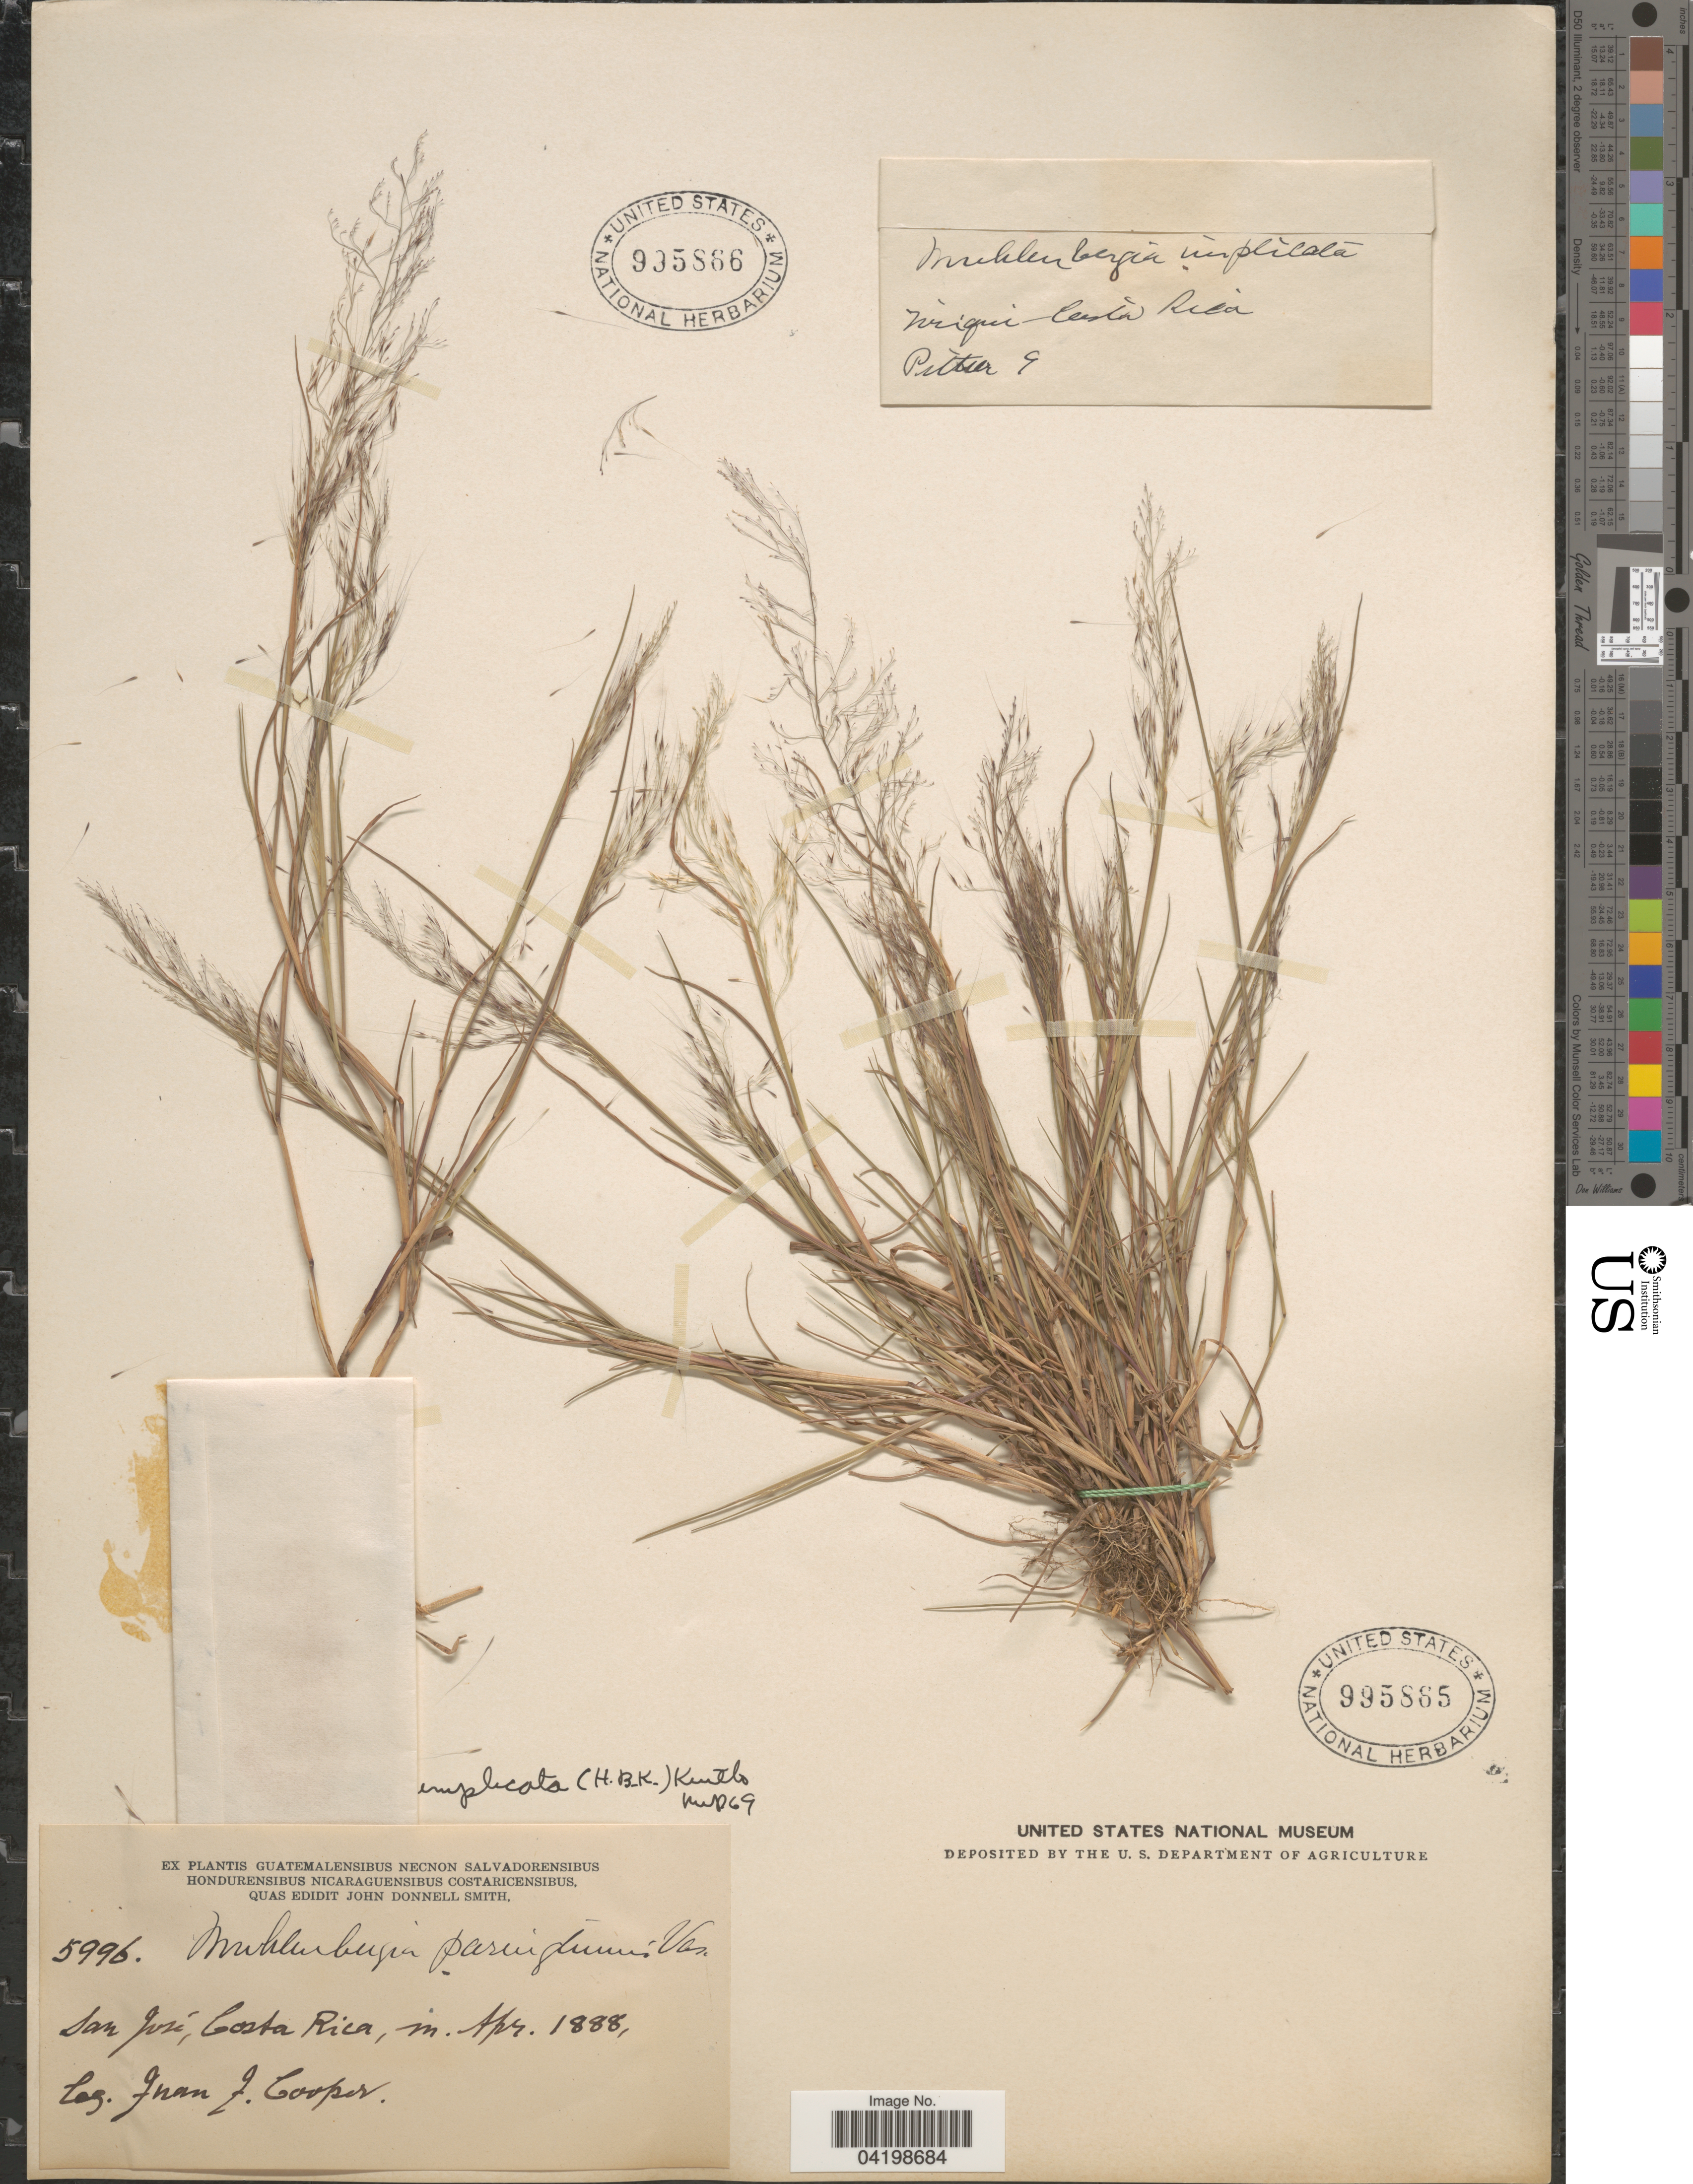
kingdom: Plantae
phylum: Tracheophyta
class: Liliopsida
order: Poales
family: Poaceae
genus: Muhlenbergia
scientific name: Muhlenbergia implicata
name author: (Kunth) Trin.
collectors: J. J. Cooper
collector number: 5996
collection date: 1888-04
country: Costa Rica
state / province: San José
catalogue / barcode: US 995885